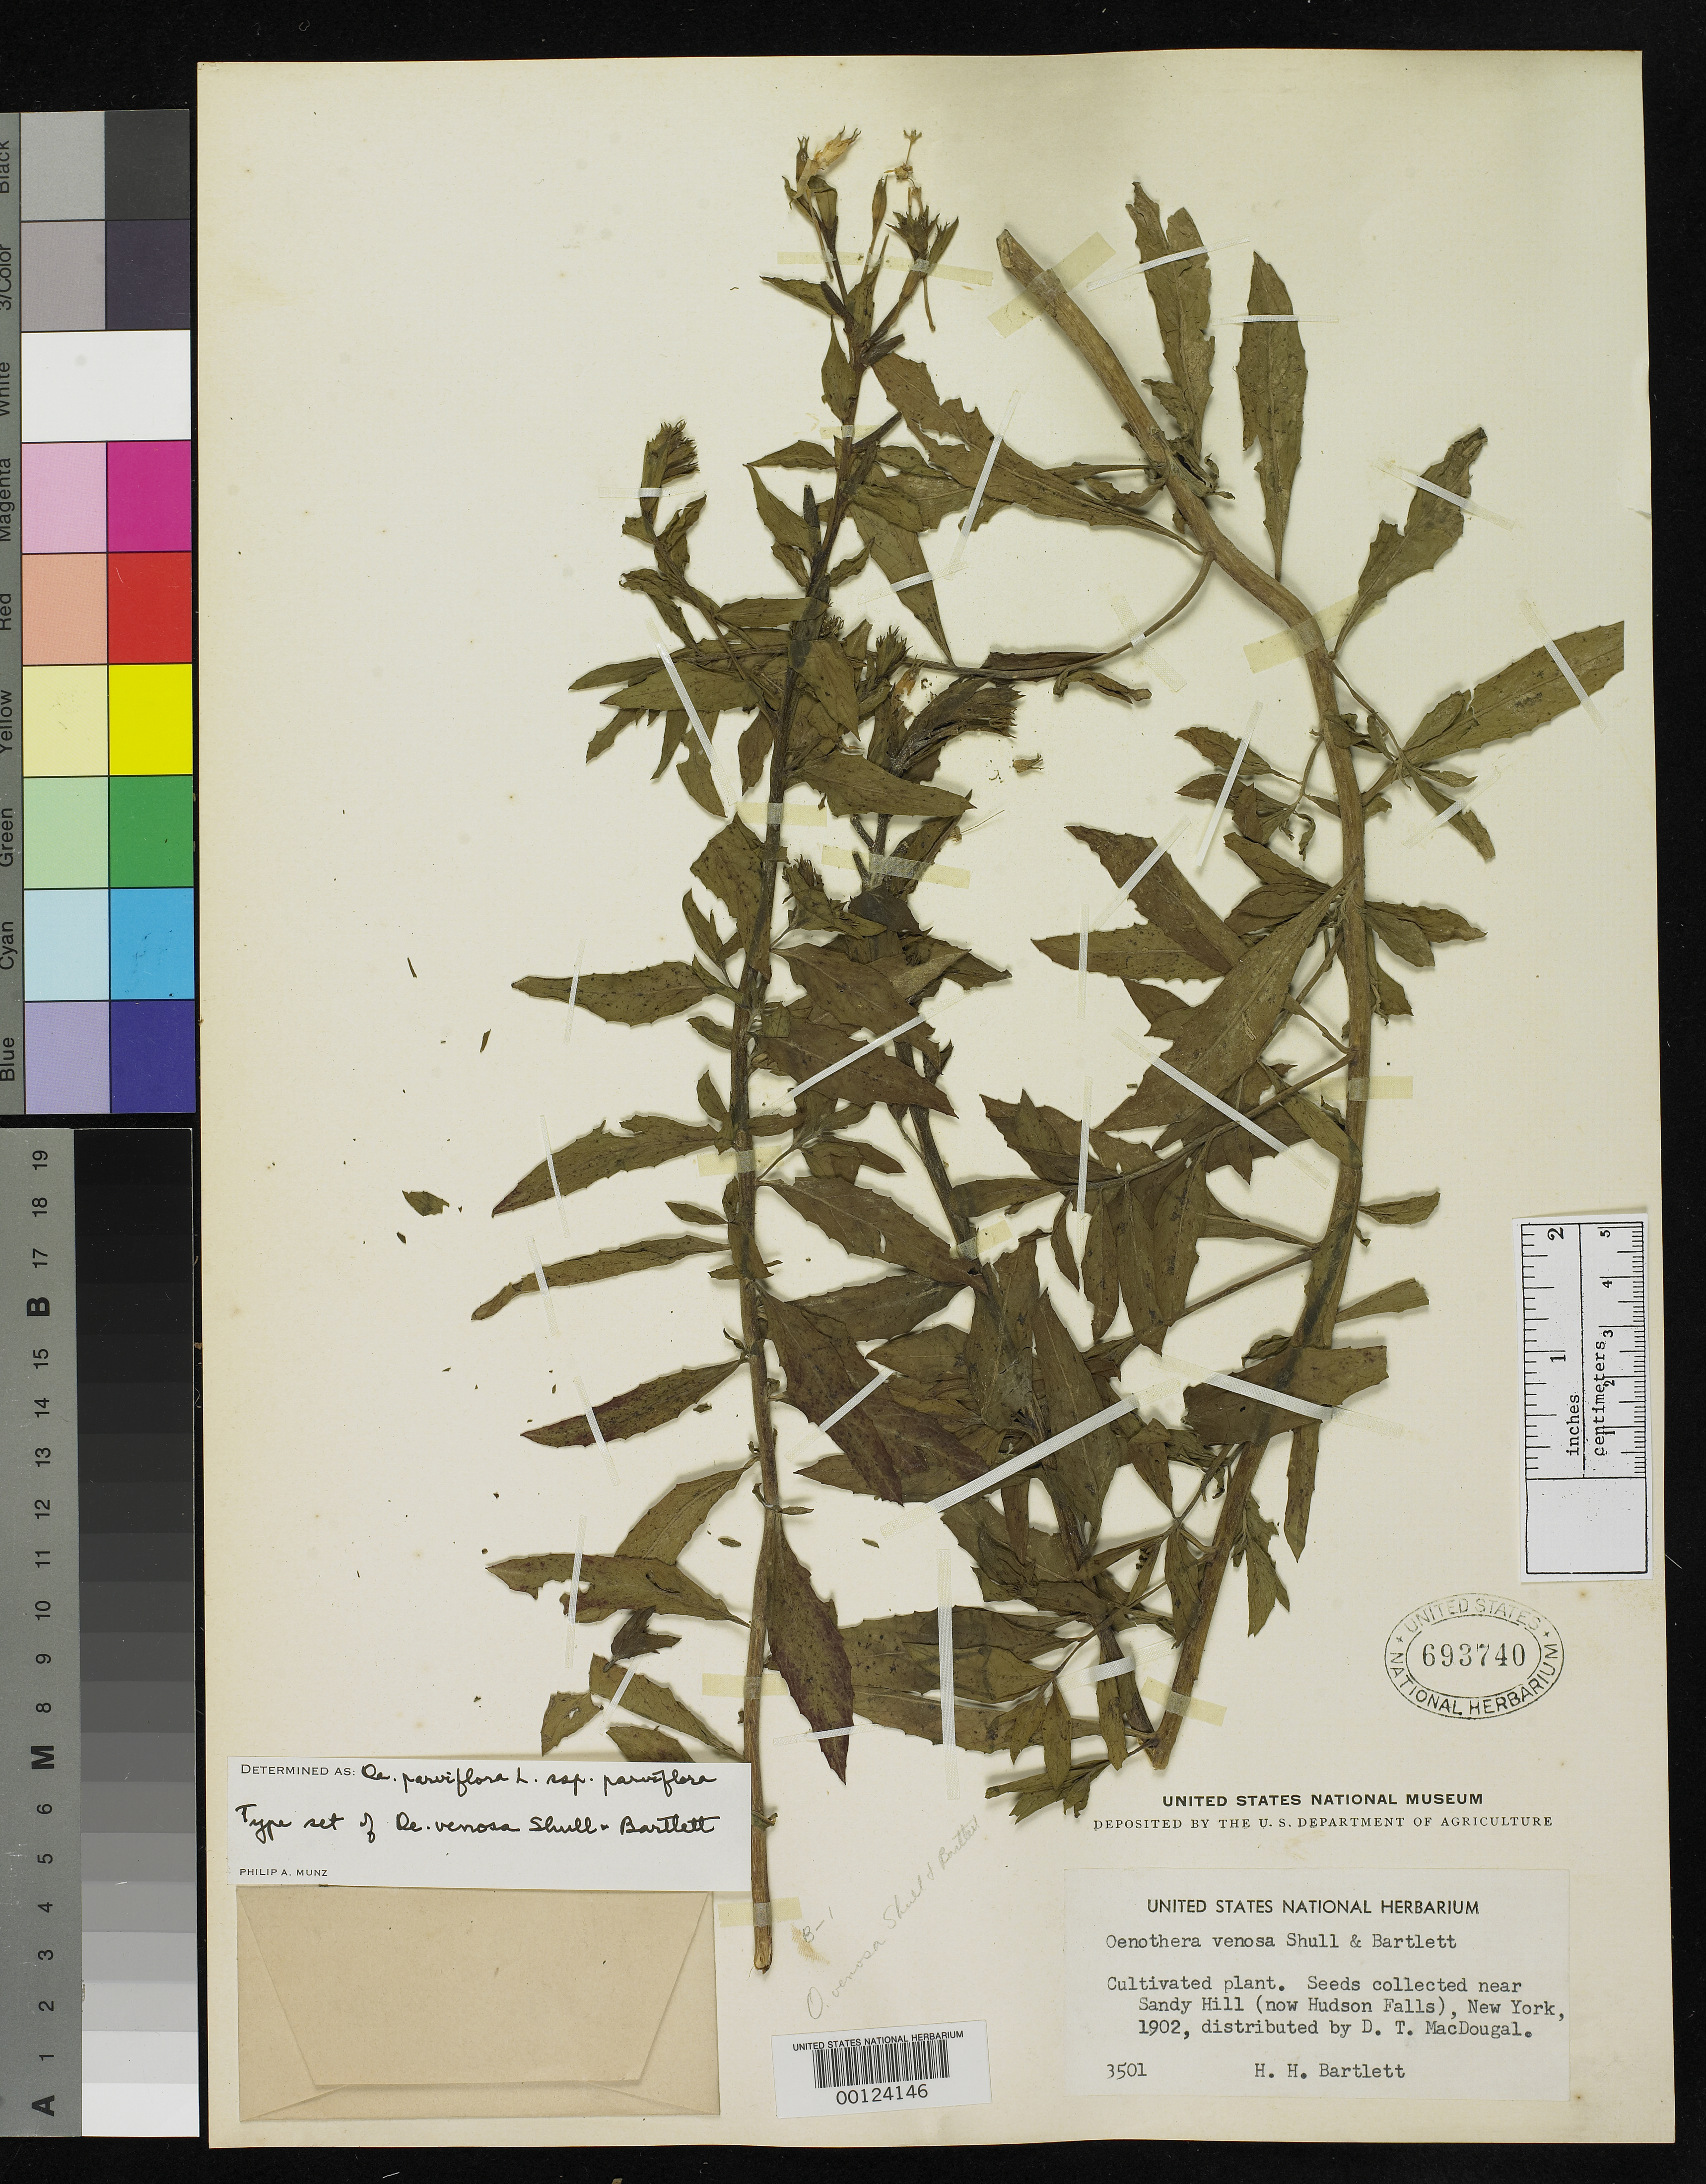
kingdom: Plantae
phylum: Tracheophyta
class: Magnoliopsida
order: Myrtales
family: Onagraceae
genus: Oenothera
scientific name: Oenothera venosa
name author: Shull & Bartlett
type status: Isotype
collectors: H. H. Bartlett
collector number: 3501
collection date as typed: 1902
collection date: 1902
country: United States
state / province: New York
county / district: Washington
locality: Hills near Sandy Hills (now Hudson Falls).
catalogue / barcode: US 693740